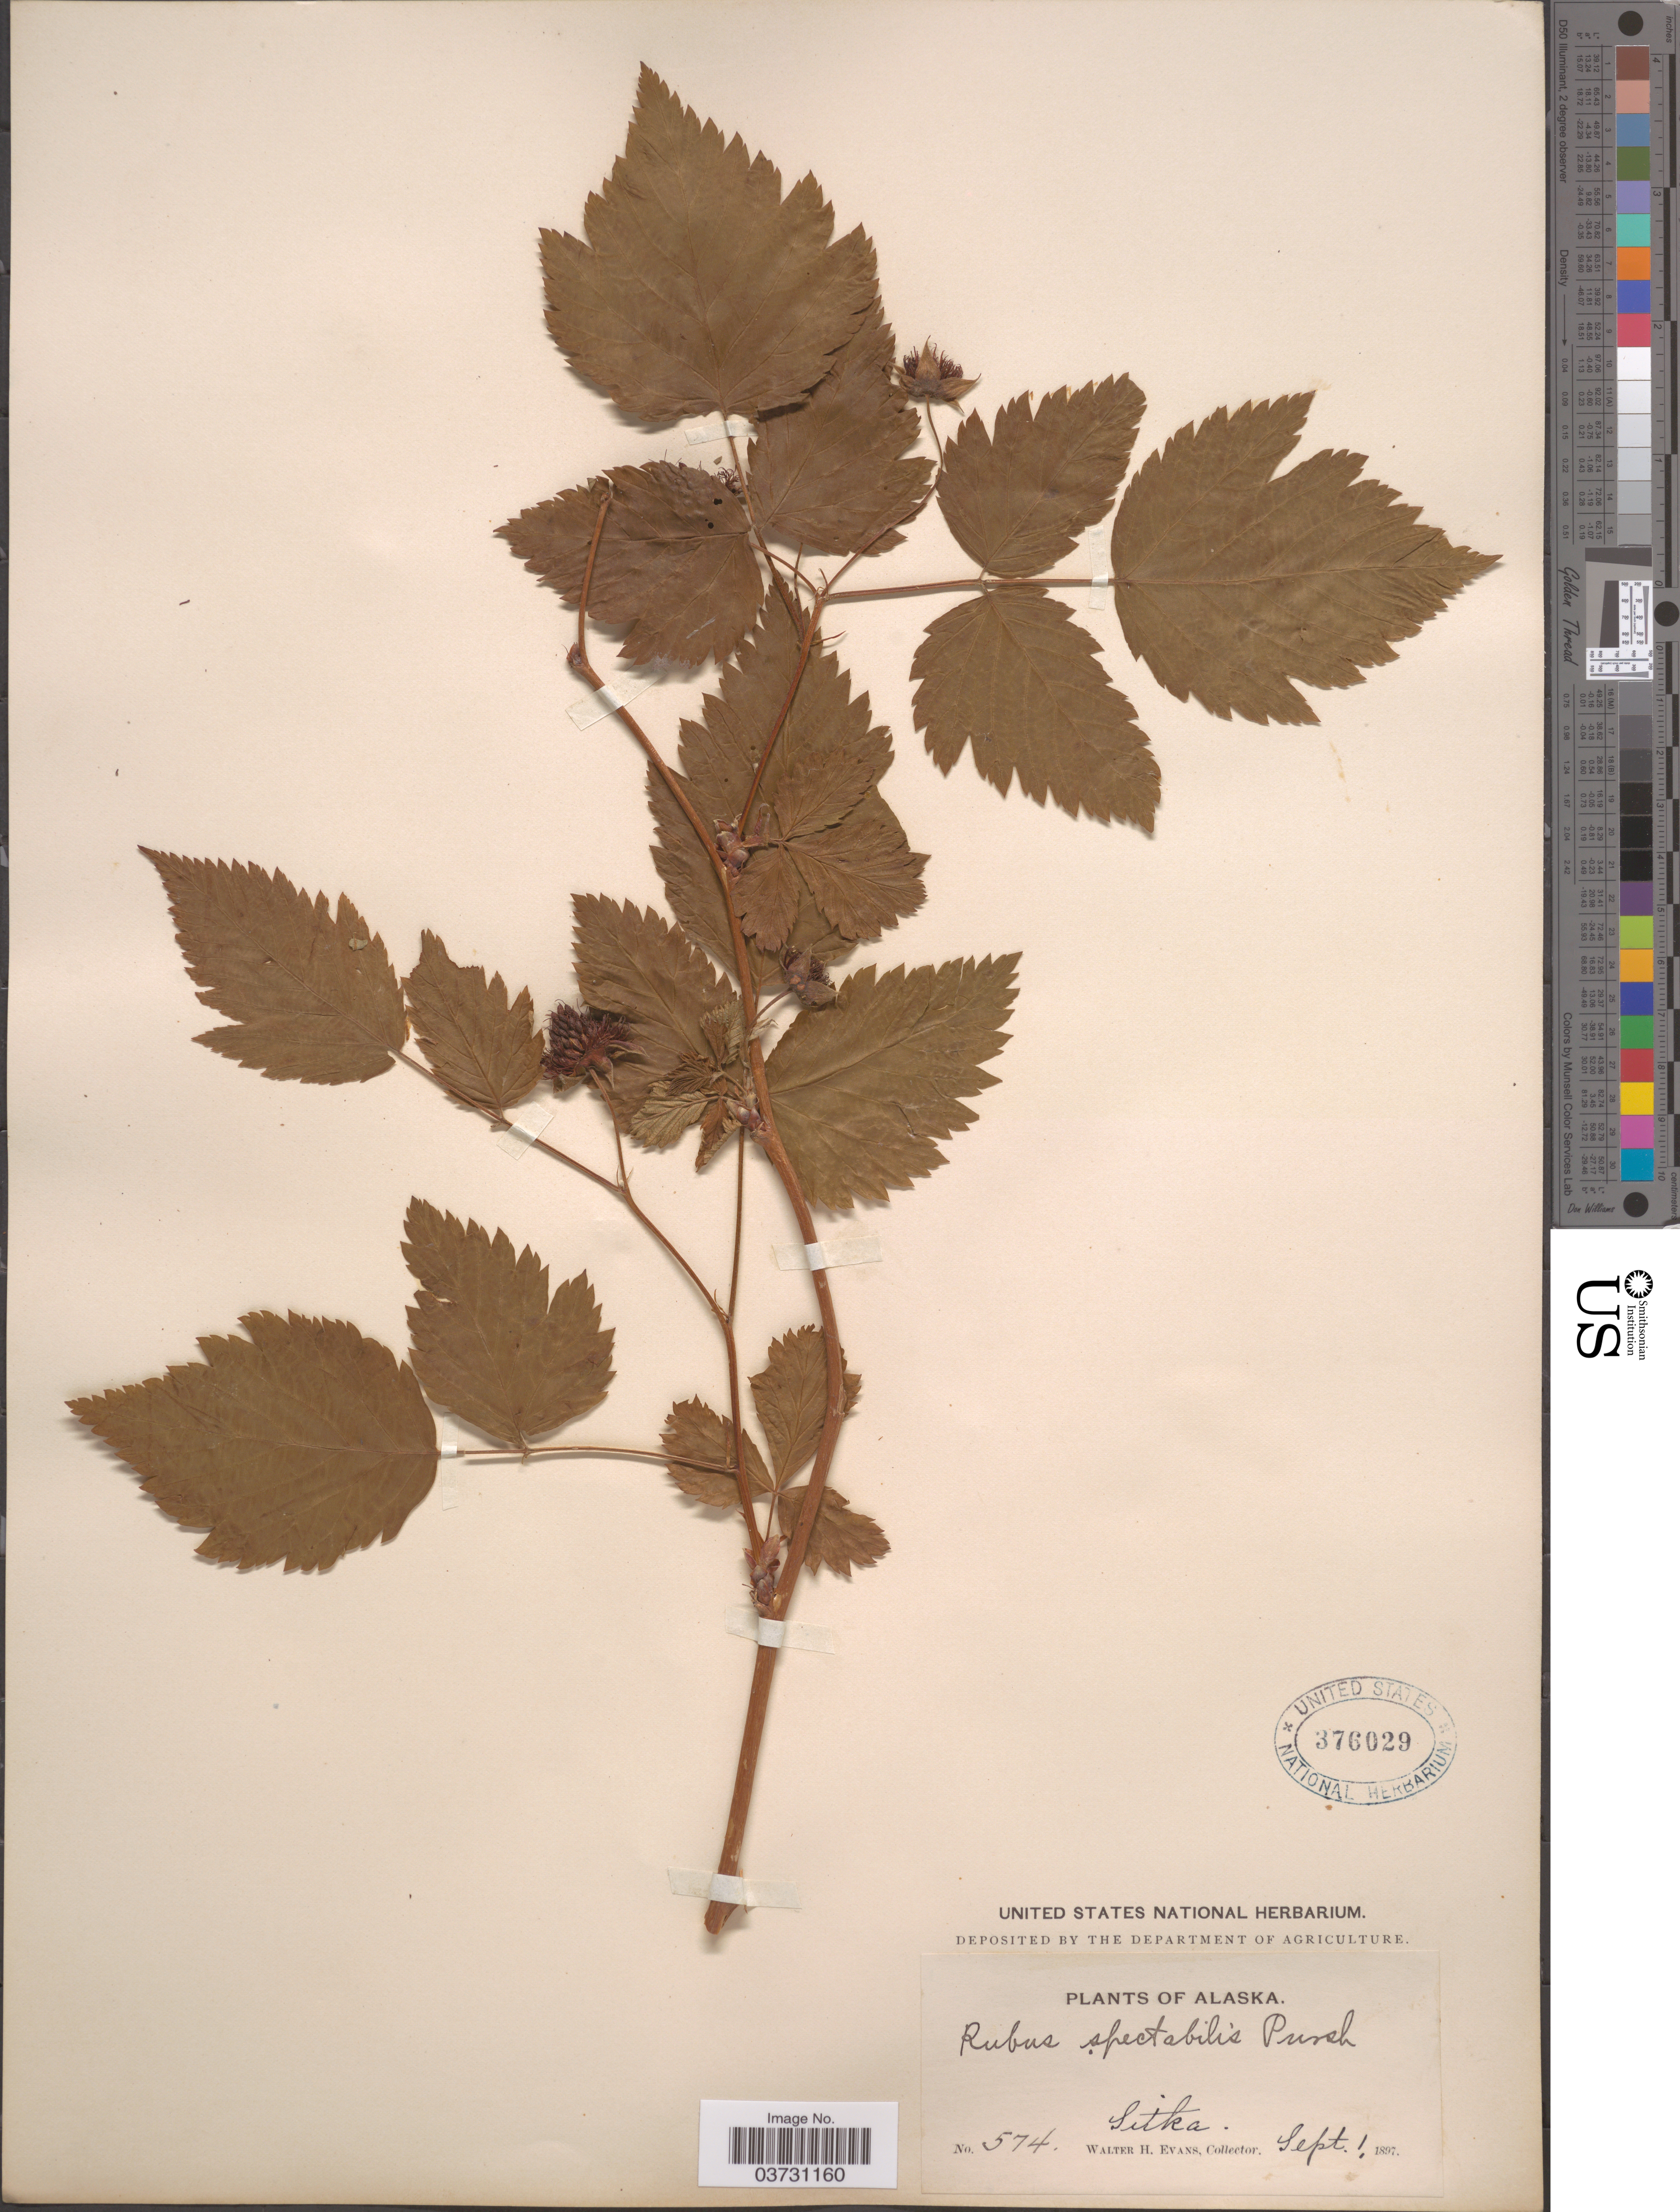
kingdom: Plantae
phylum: Tracheophyta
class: Magnoliopsida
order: Rosales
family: Rosaceae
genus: Rubus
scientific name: Rubus spectabilis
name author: Pursh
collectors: W. H. Evans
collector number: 574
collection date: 1897-09-01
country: United States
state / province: Alaska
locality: Sitka.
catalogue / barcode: US 376029